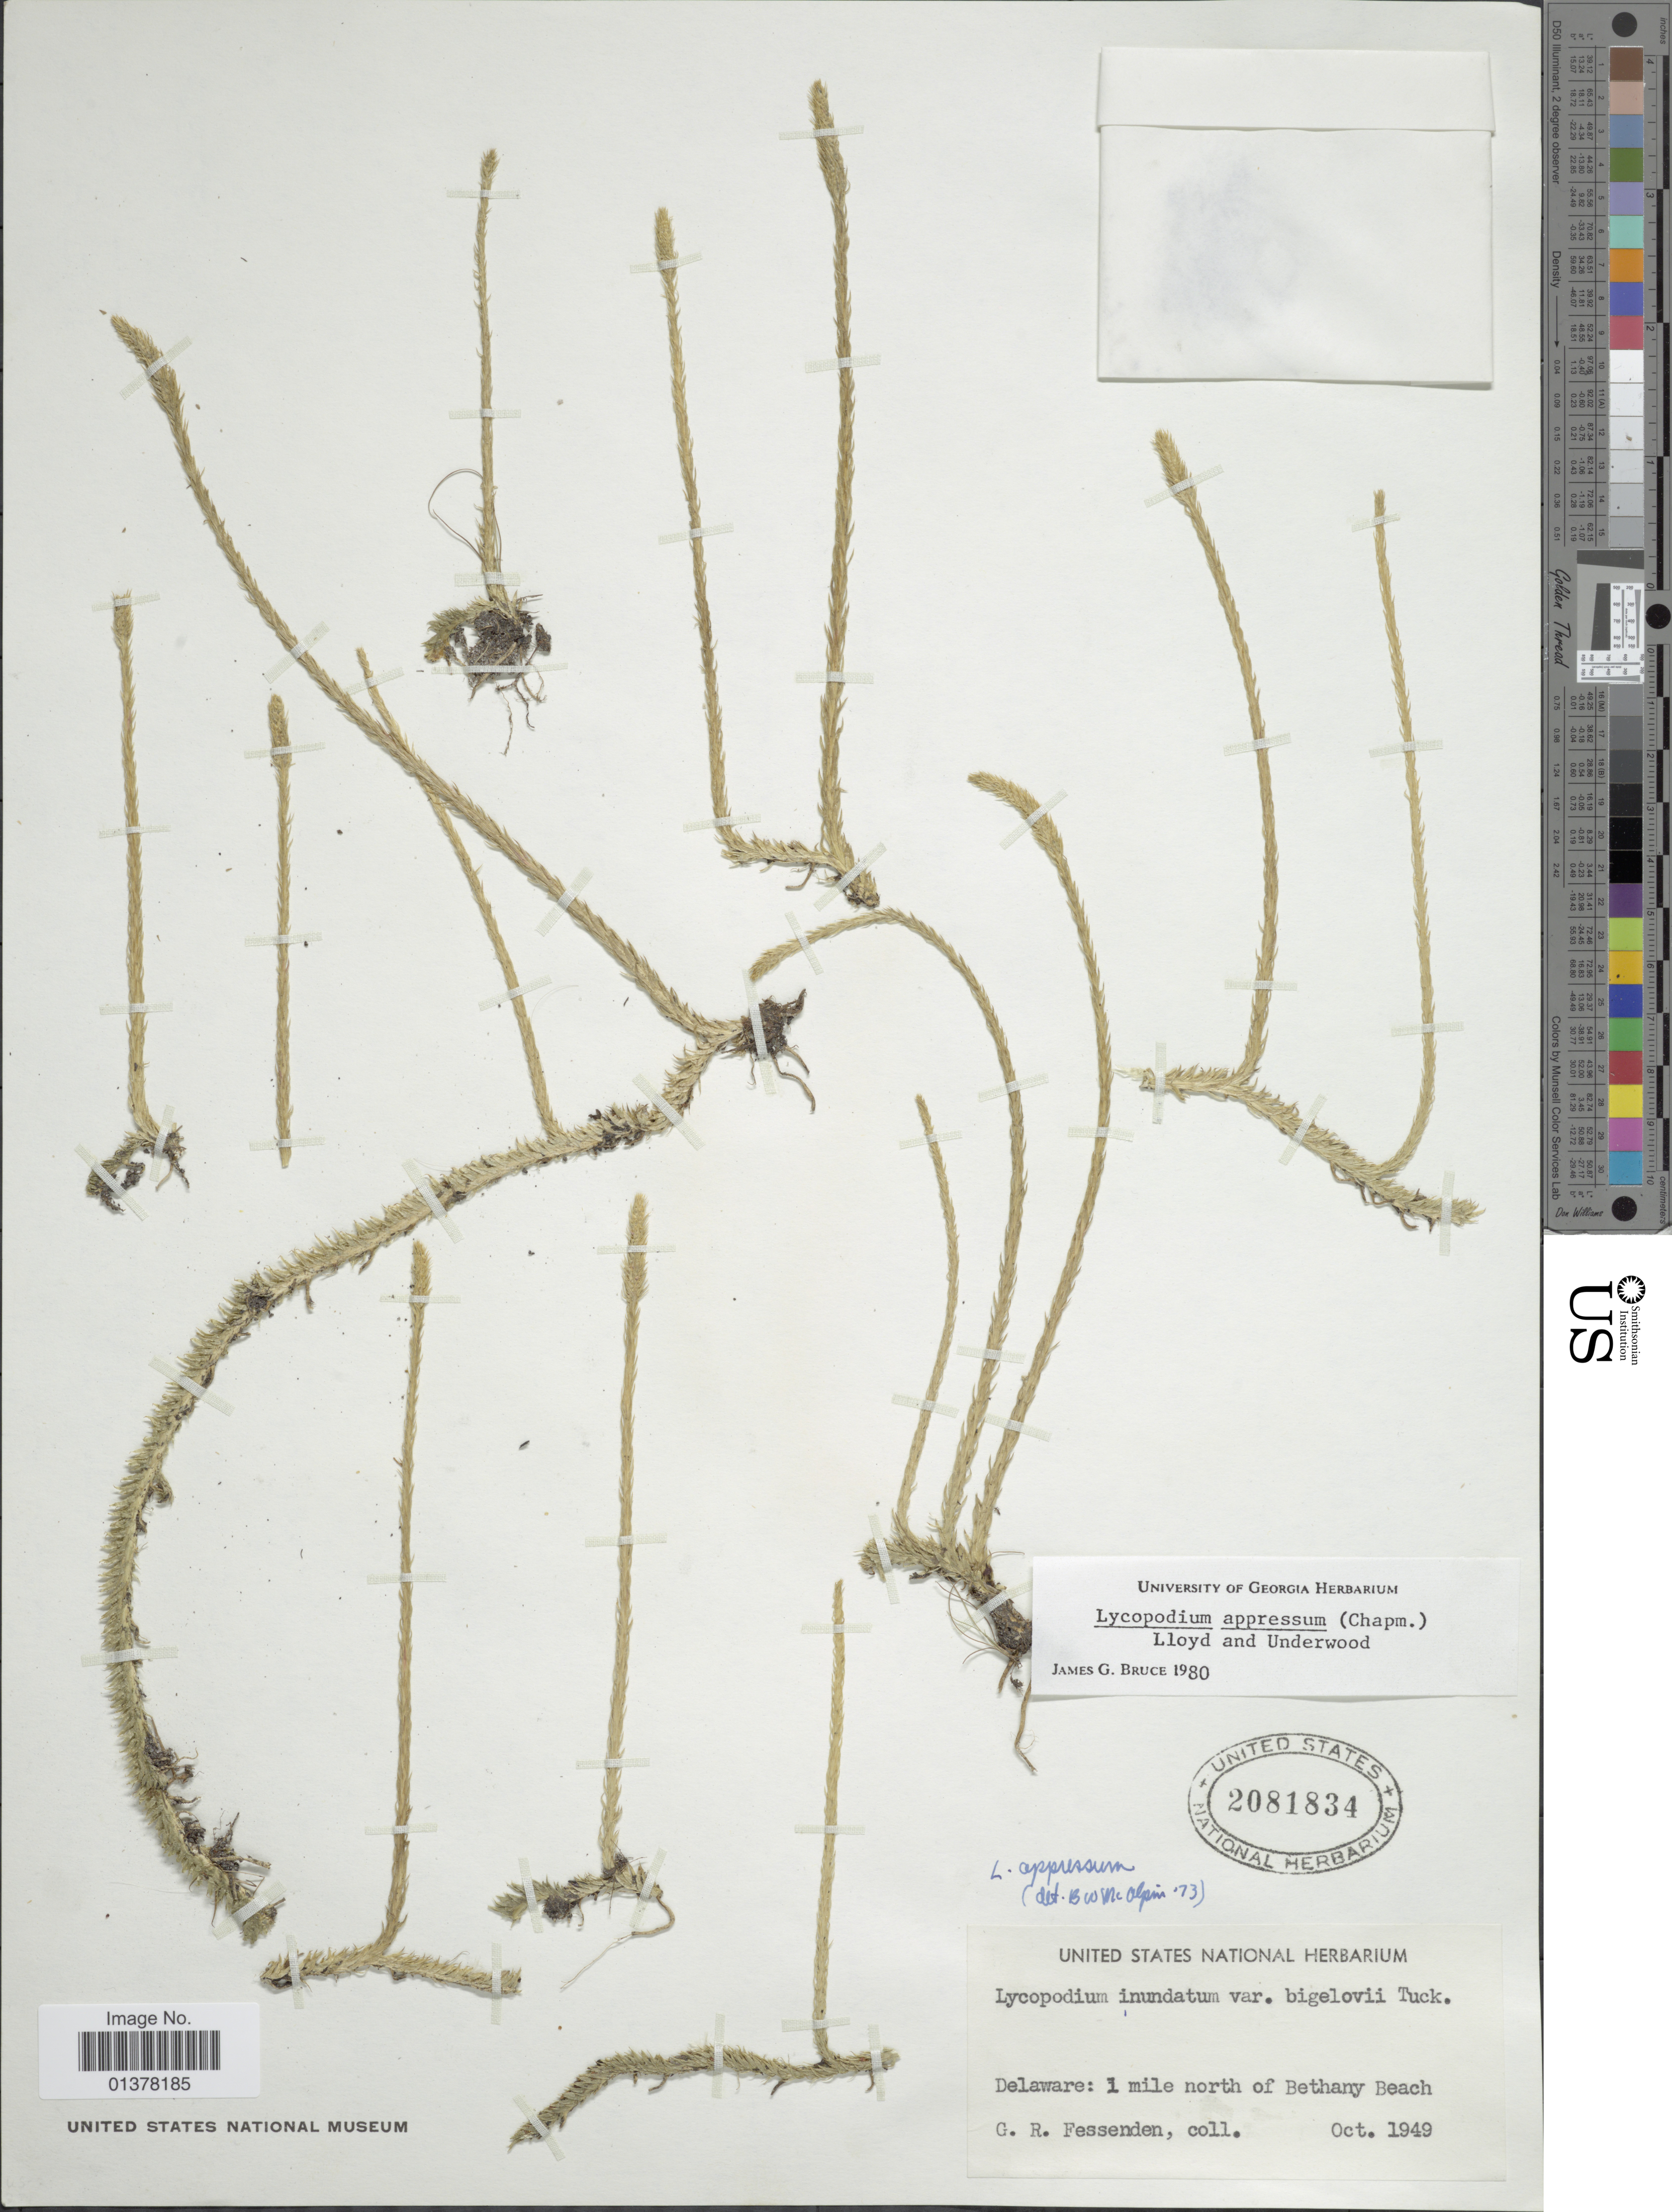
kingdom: Plantae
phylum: Tracheophyta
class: Lycopodiopsida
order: Lycopodiales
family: Lycopodiaceae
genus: Lycopodiella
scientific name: Lycopodiella appressa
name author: (Chapm.) Cranfill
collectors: G. Fessenden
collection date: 1949-10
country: United States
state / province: Delaware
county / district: Sussex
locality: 1 mile north of Bethany Beach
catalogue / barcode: US 2081834